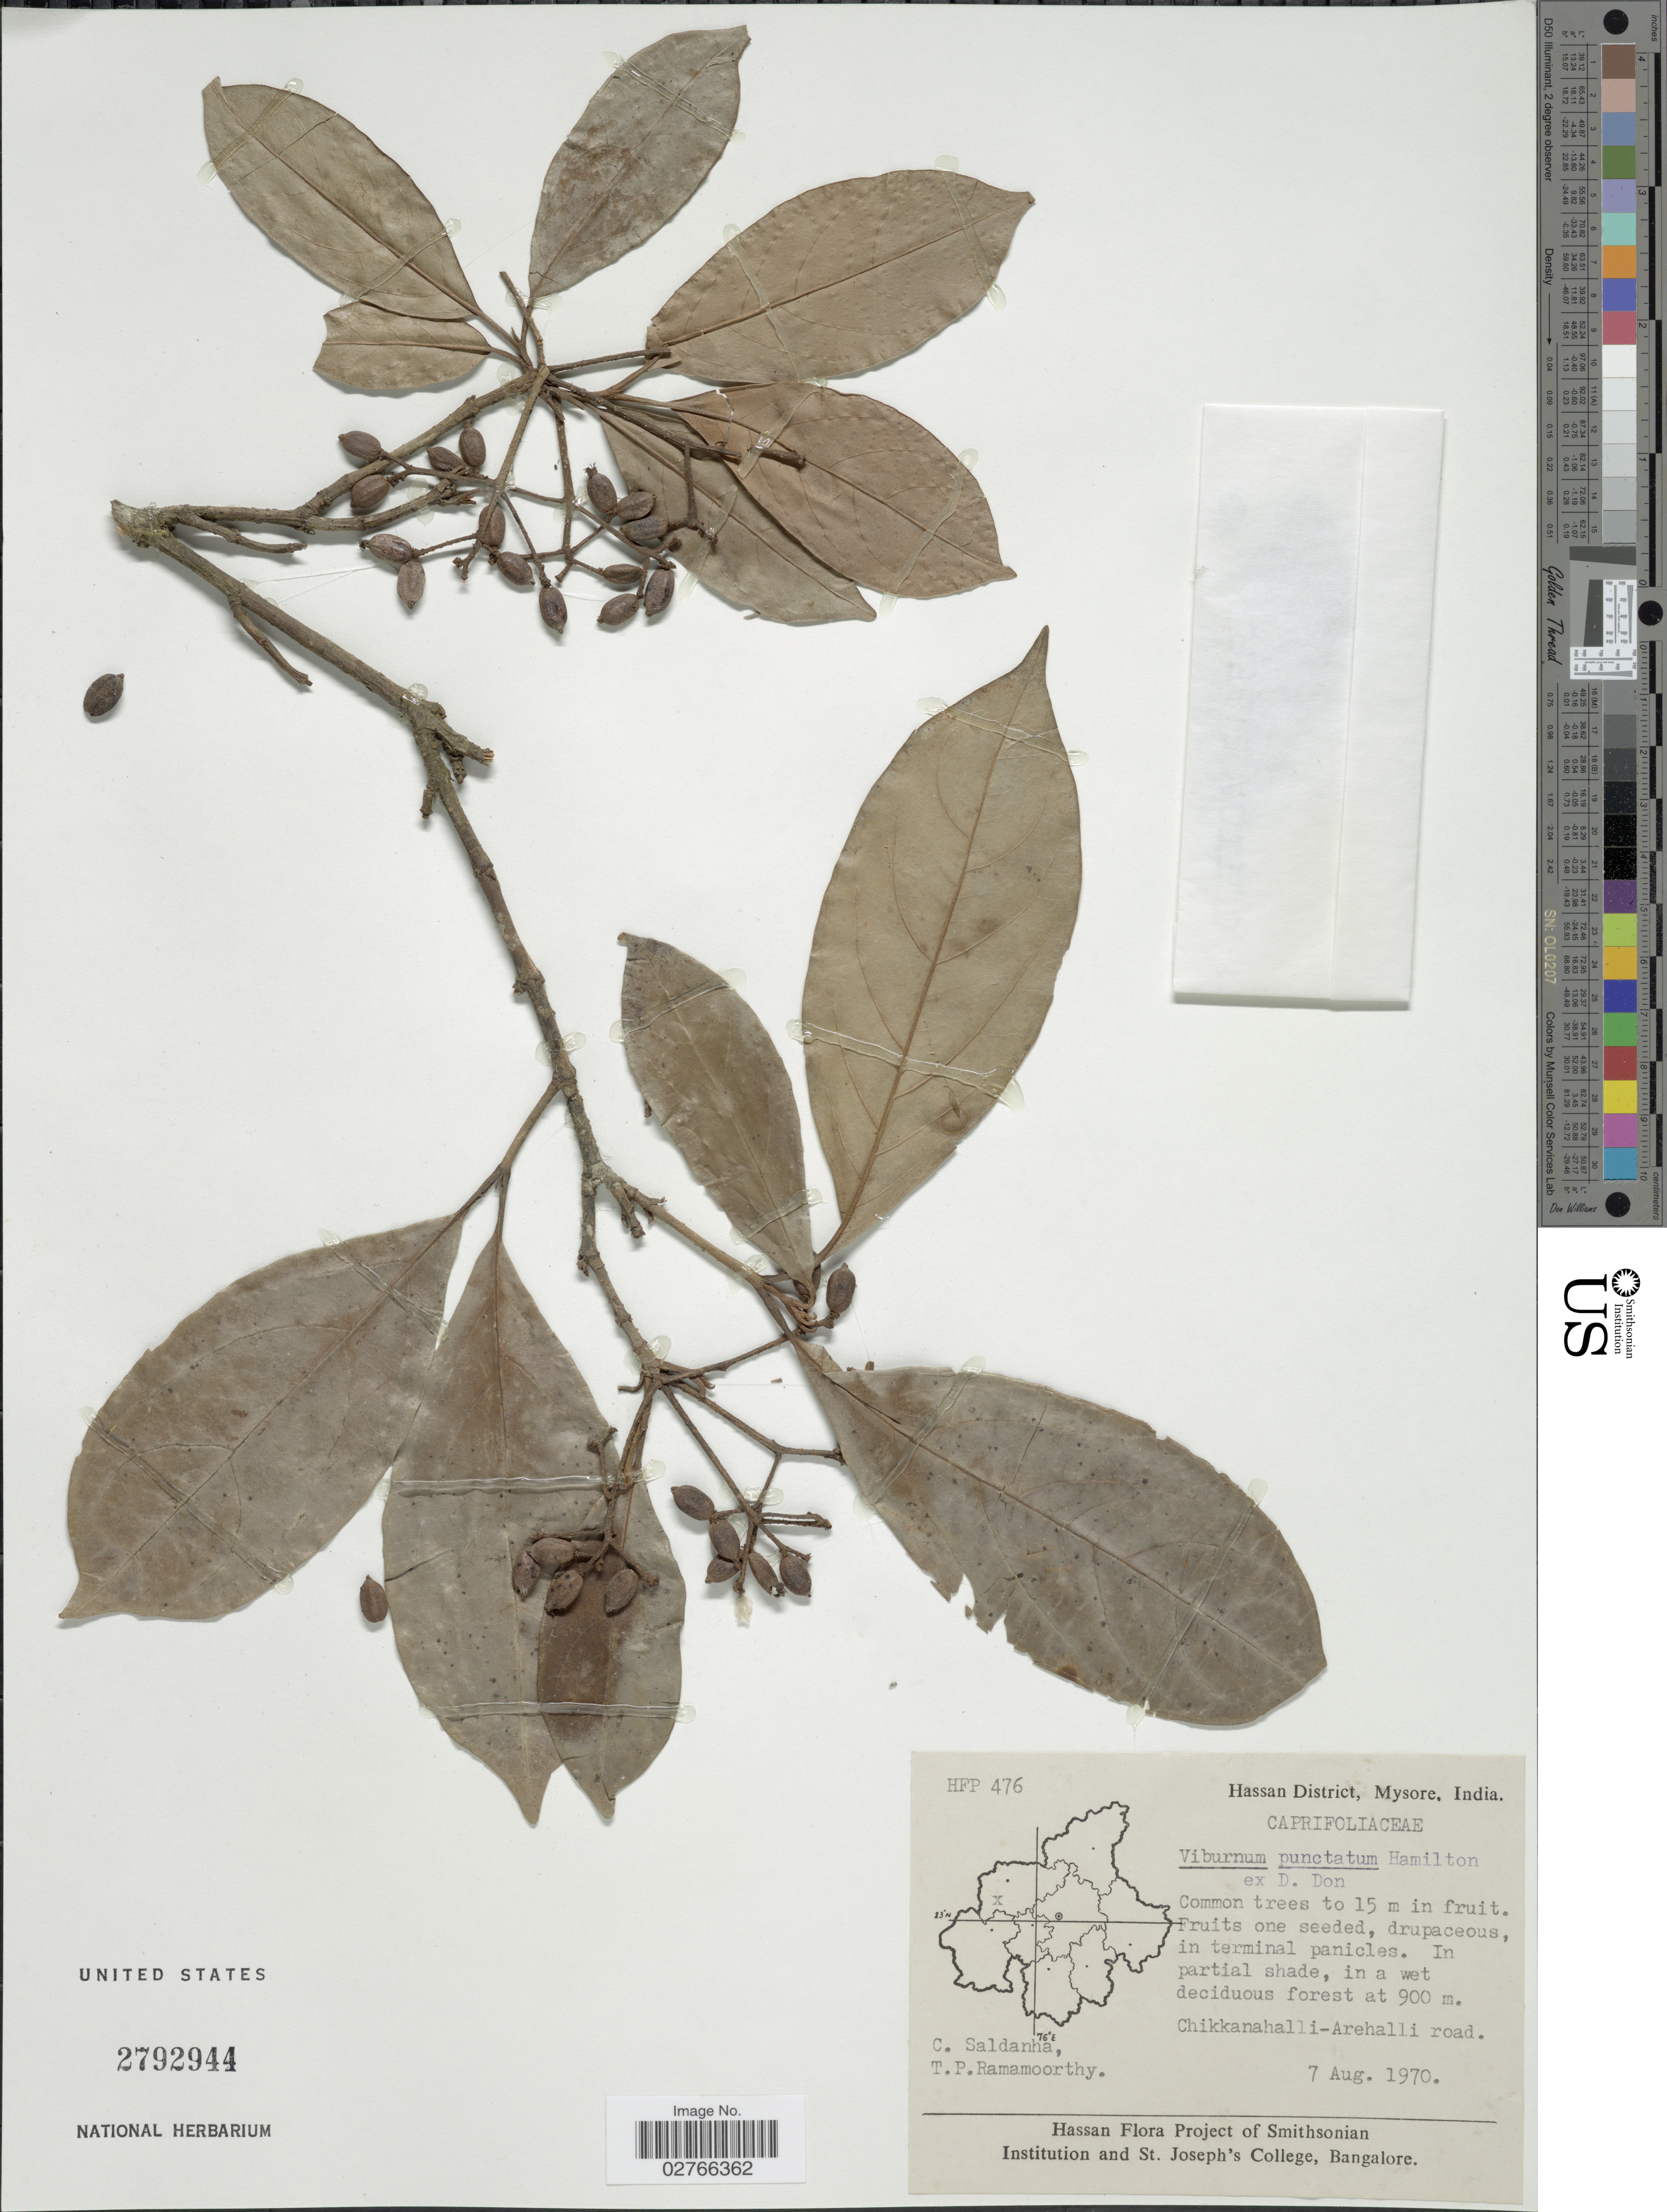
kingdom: Plantae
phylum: Tracheophyta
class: Magnoliopsida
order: Dipsacales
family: Viburnaceae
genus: Viburnum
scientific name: Viburnum punctatum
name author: Buch.-Ham. ex D. Don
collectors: C. Saldanha & T. P. Ramamoorthy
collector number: HFP476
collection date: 1970-08-07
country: India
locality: Hassan District, Mysore, Chikkanahalli-Arehalli road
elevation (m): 900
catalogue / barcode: US 2792944